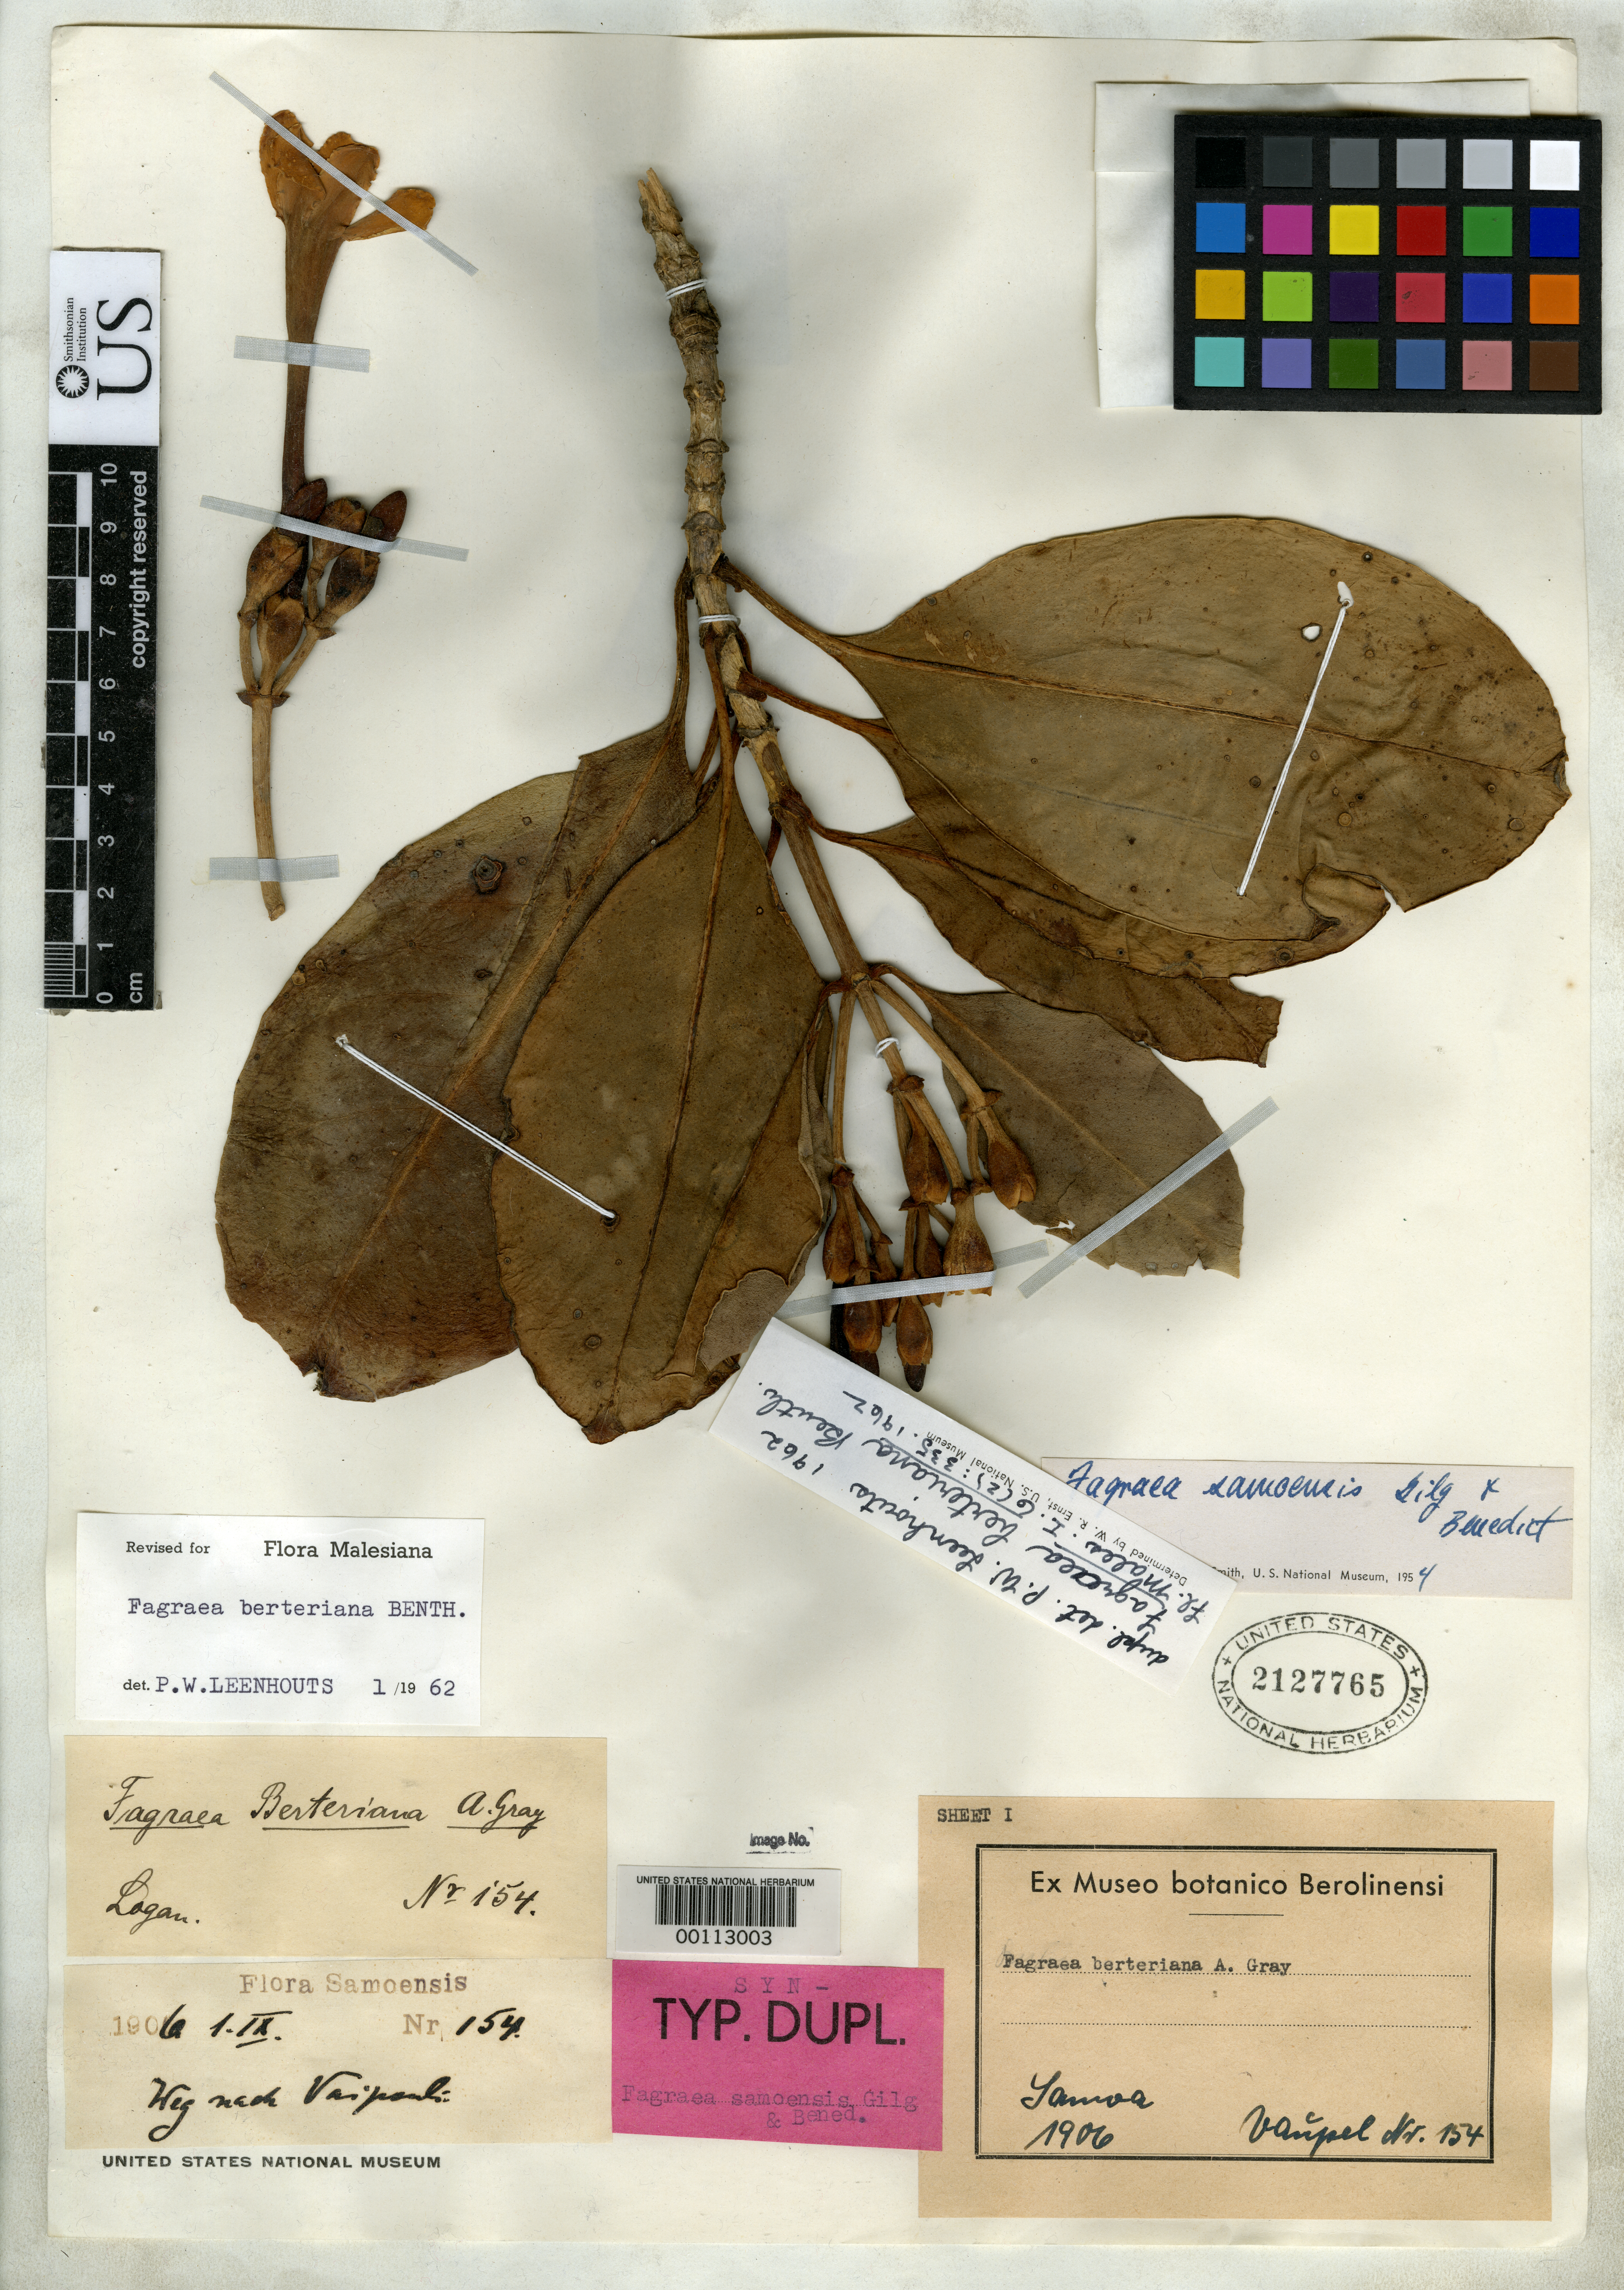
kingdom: Plantae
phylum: Tracheophyta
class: Magnoliopsida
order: Gentianales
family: Gentianaceae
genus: Fagraea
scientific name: Fagraea samoensis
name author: Gilg & Benedict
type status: Syntype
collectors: F. Vaupel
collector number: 154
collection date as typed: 1906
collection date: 1906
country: Samoa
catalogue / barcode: US 2127765